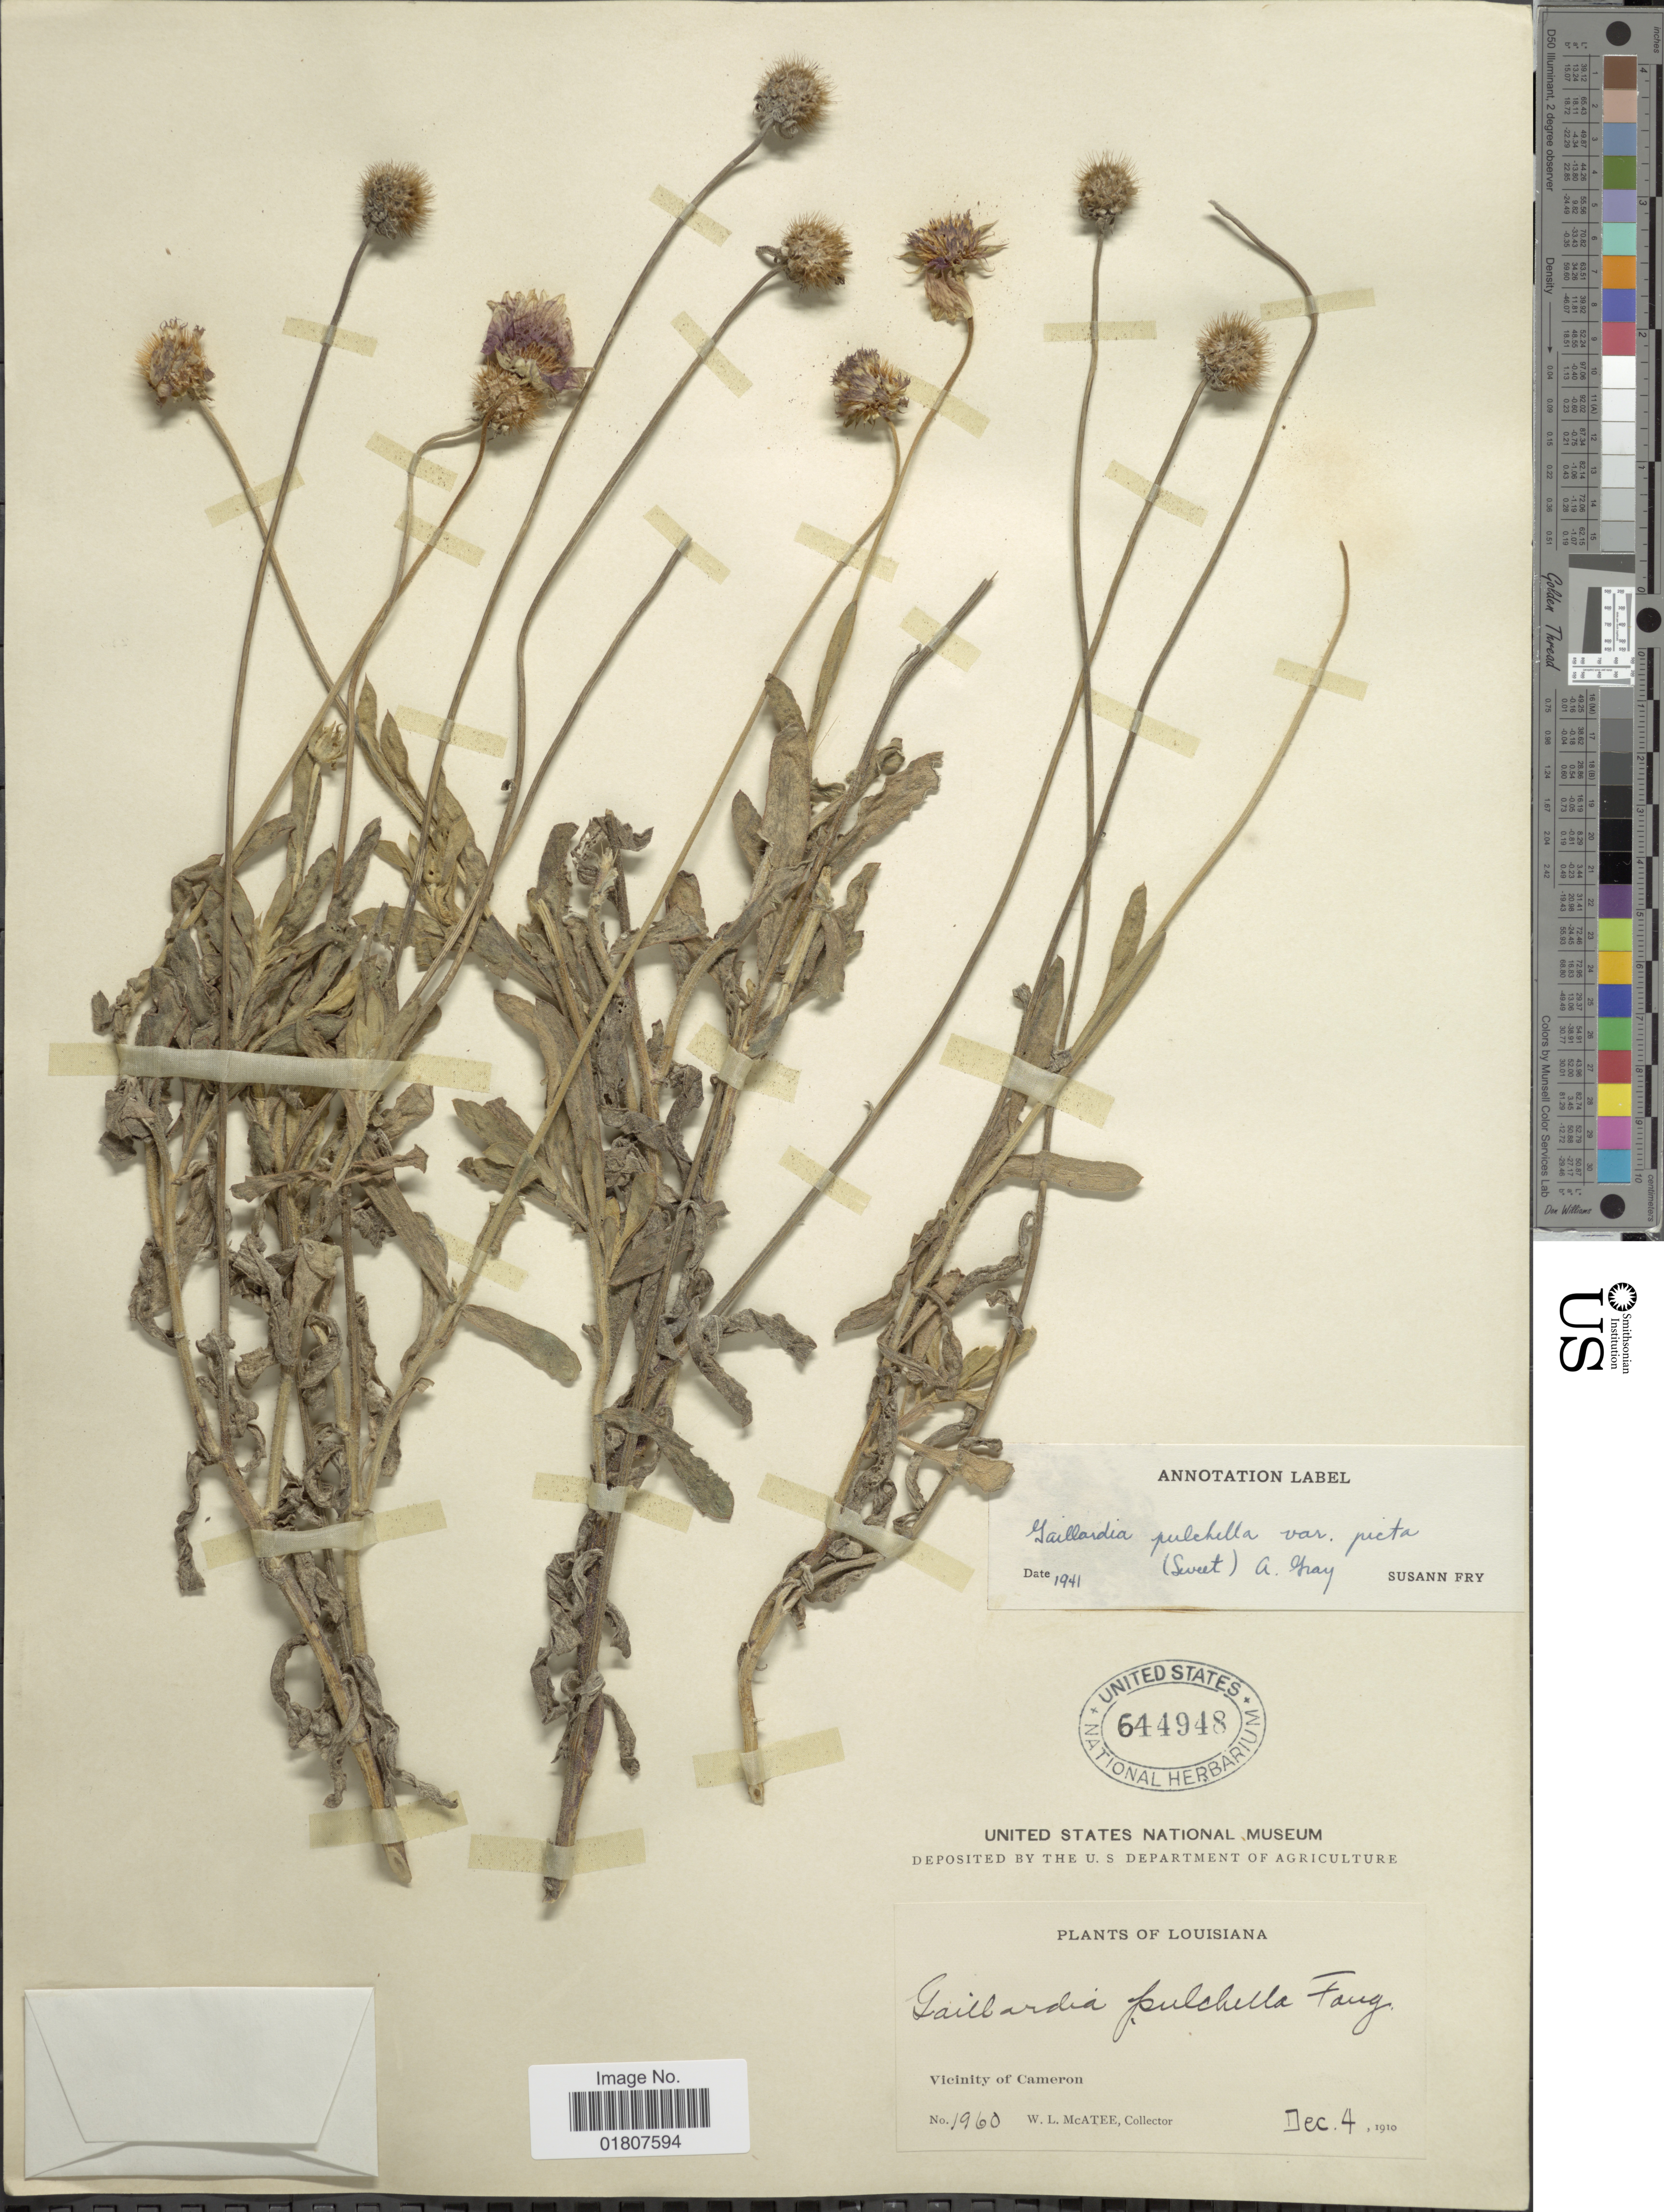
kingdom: Plantae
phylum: Tracheophyta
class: Magnoliopsida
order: Asterales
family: Asteraceae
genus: Gaillardia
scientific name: Gaillardia pulchella var. picta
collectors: W. McAtee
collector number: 1960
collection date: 1910-12-04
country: United States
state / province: Louisiana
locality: Vicinity of Cameron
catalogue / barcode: US 644948